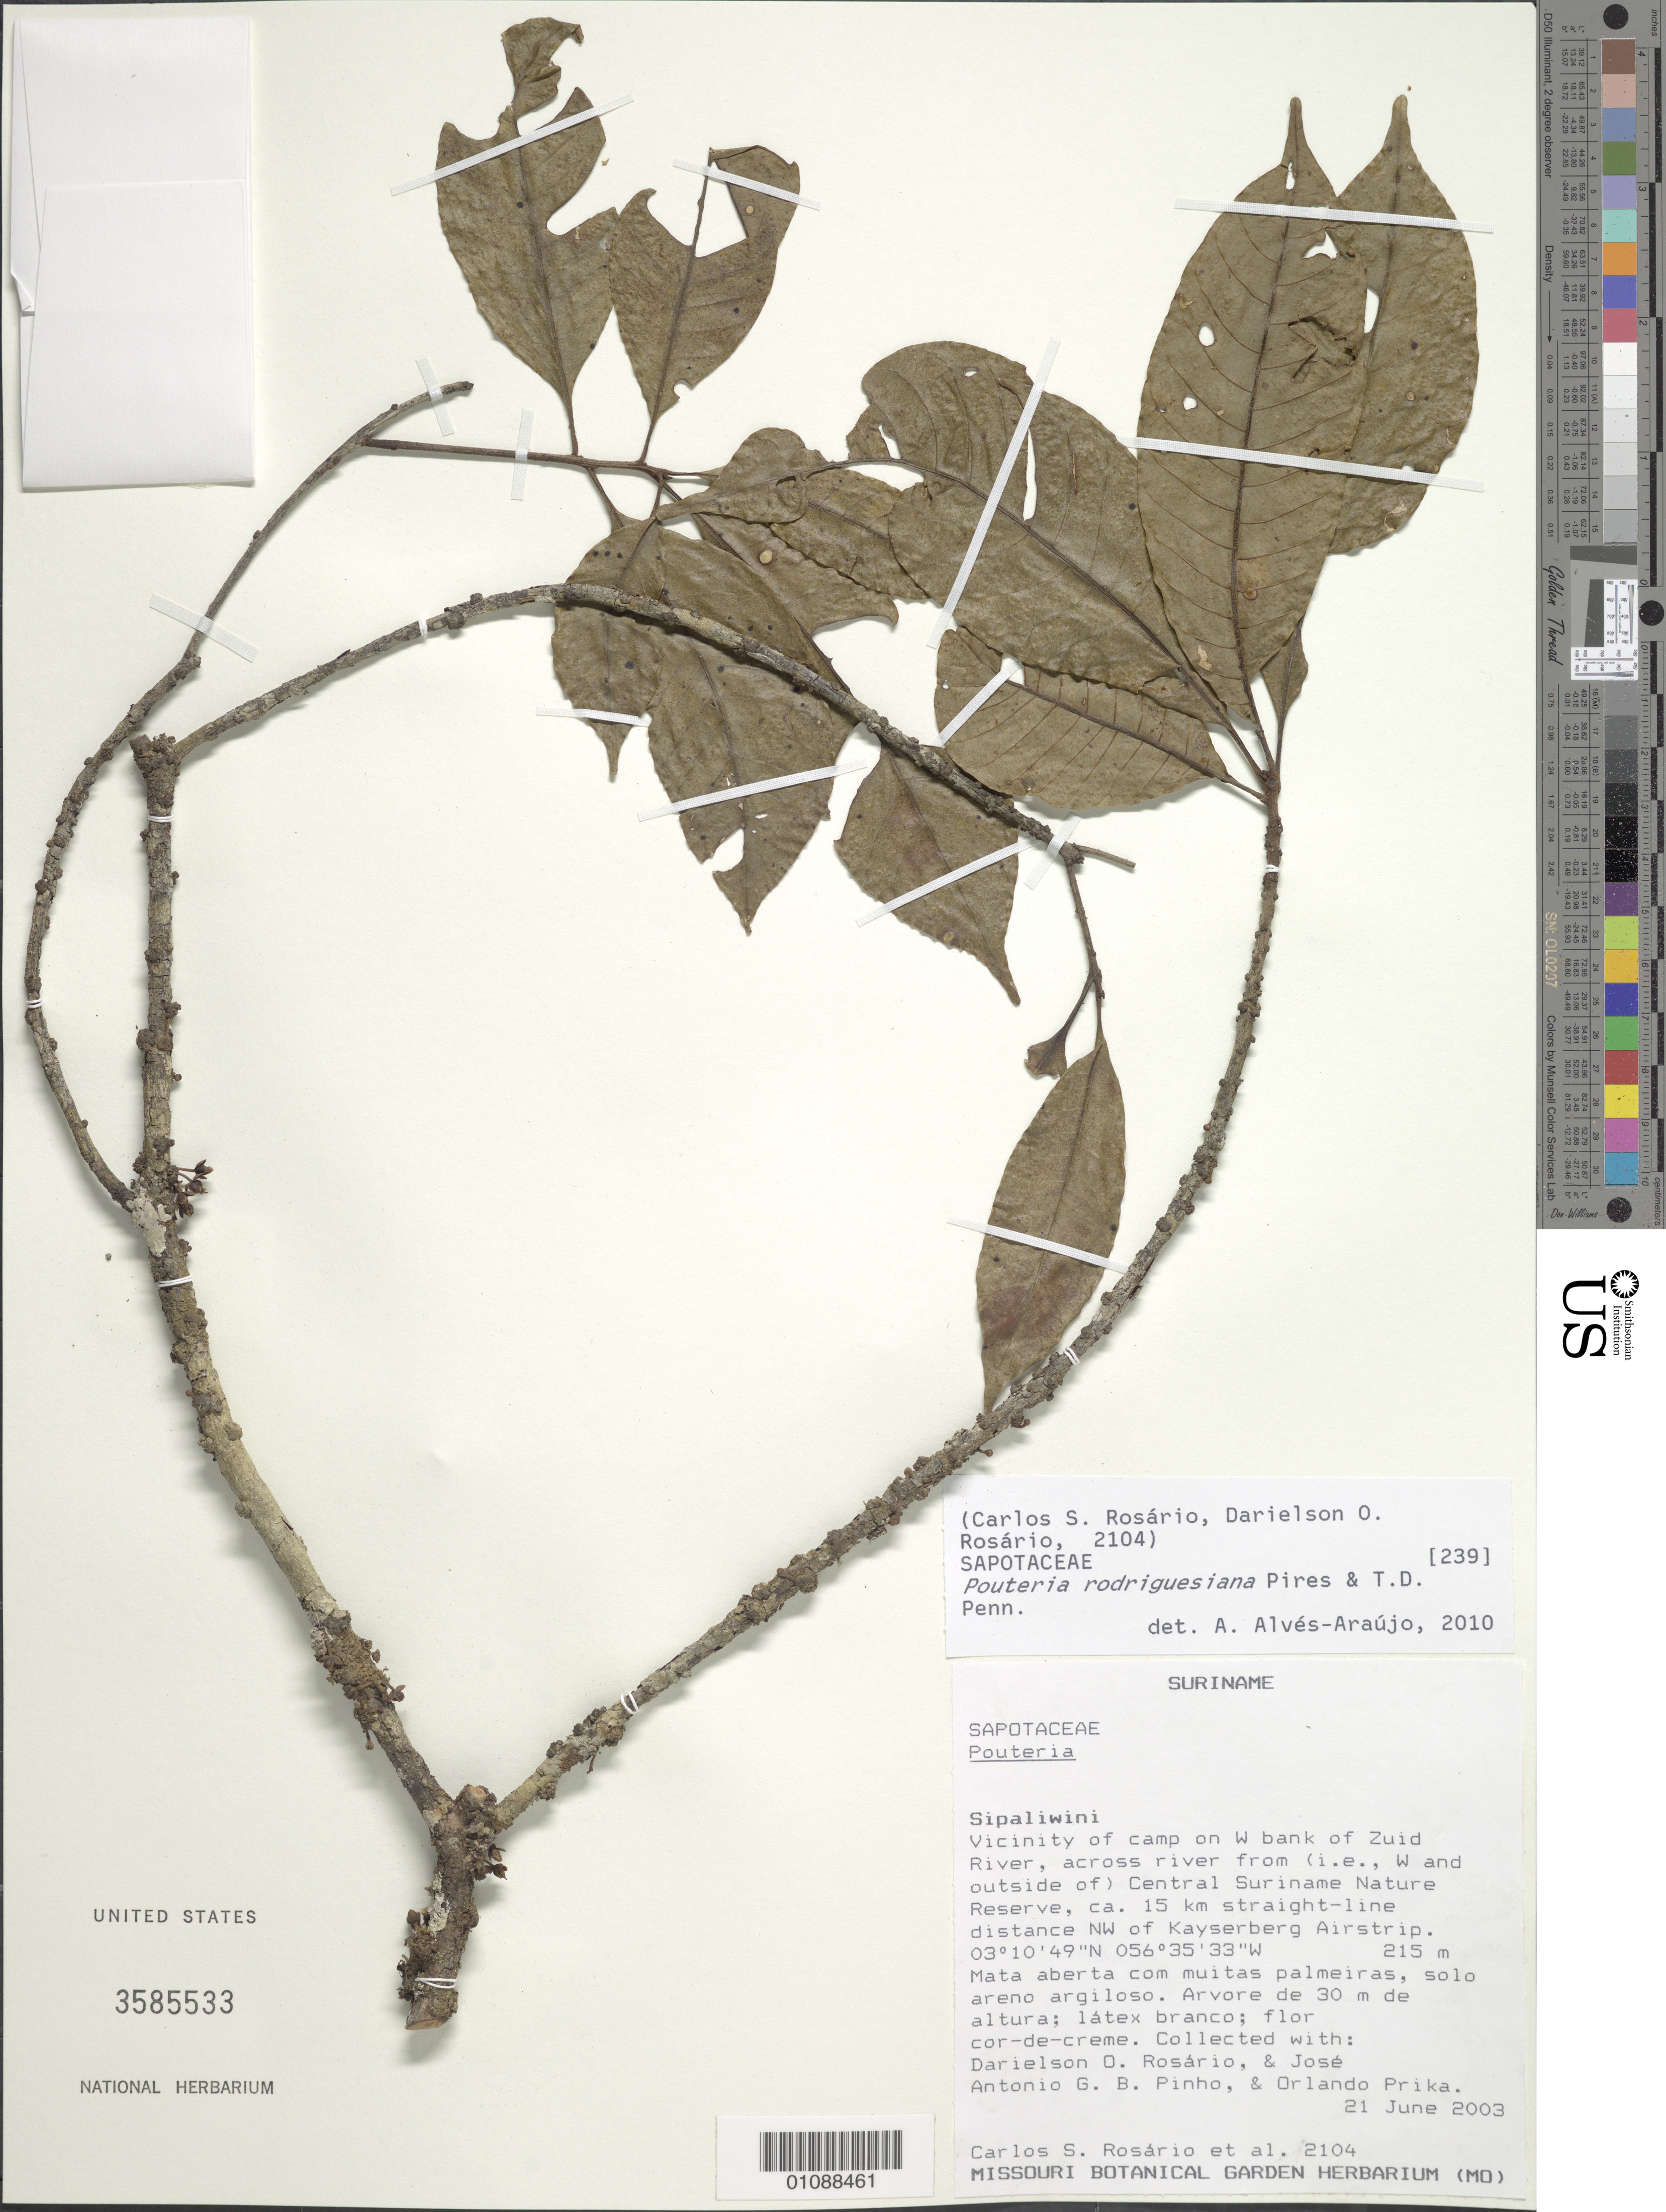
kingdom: Plantae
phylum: Tracheophyta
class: Magnoliopsida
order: Ericales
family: Sapotaceae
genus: Pouteria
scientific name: Pouteria rodriguesiana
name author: Pires & T.D. Penn.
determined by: Alvés-Araújo, A.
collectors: C. S. Rosário, D. Rosario, J. Pinho & O. Prika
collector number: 2104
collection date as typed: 21-Jun-03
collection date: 2003-06-21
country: Suriname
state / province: Sipaliwini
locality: Vicinity of camp of W bank of Zuid River, across river from (i.e. W and outside of) Central Suriname Nature Reserve, ca. 15 km straight-line distance NW of Kayerberg Airstrip.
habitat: Mata aberta com muitas palmeiras, solo arena argiloso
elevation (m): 215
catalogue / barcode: US 3585533